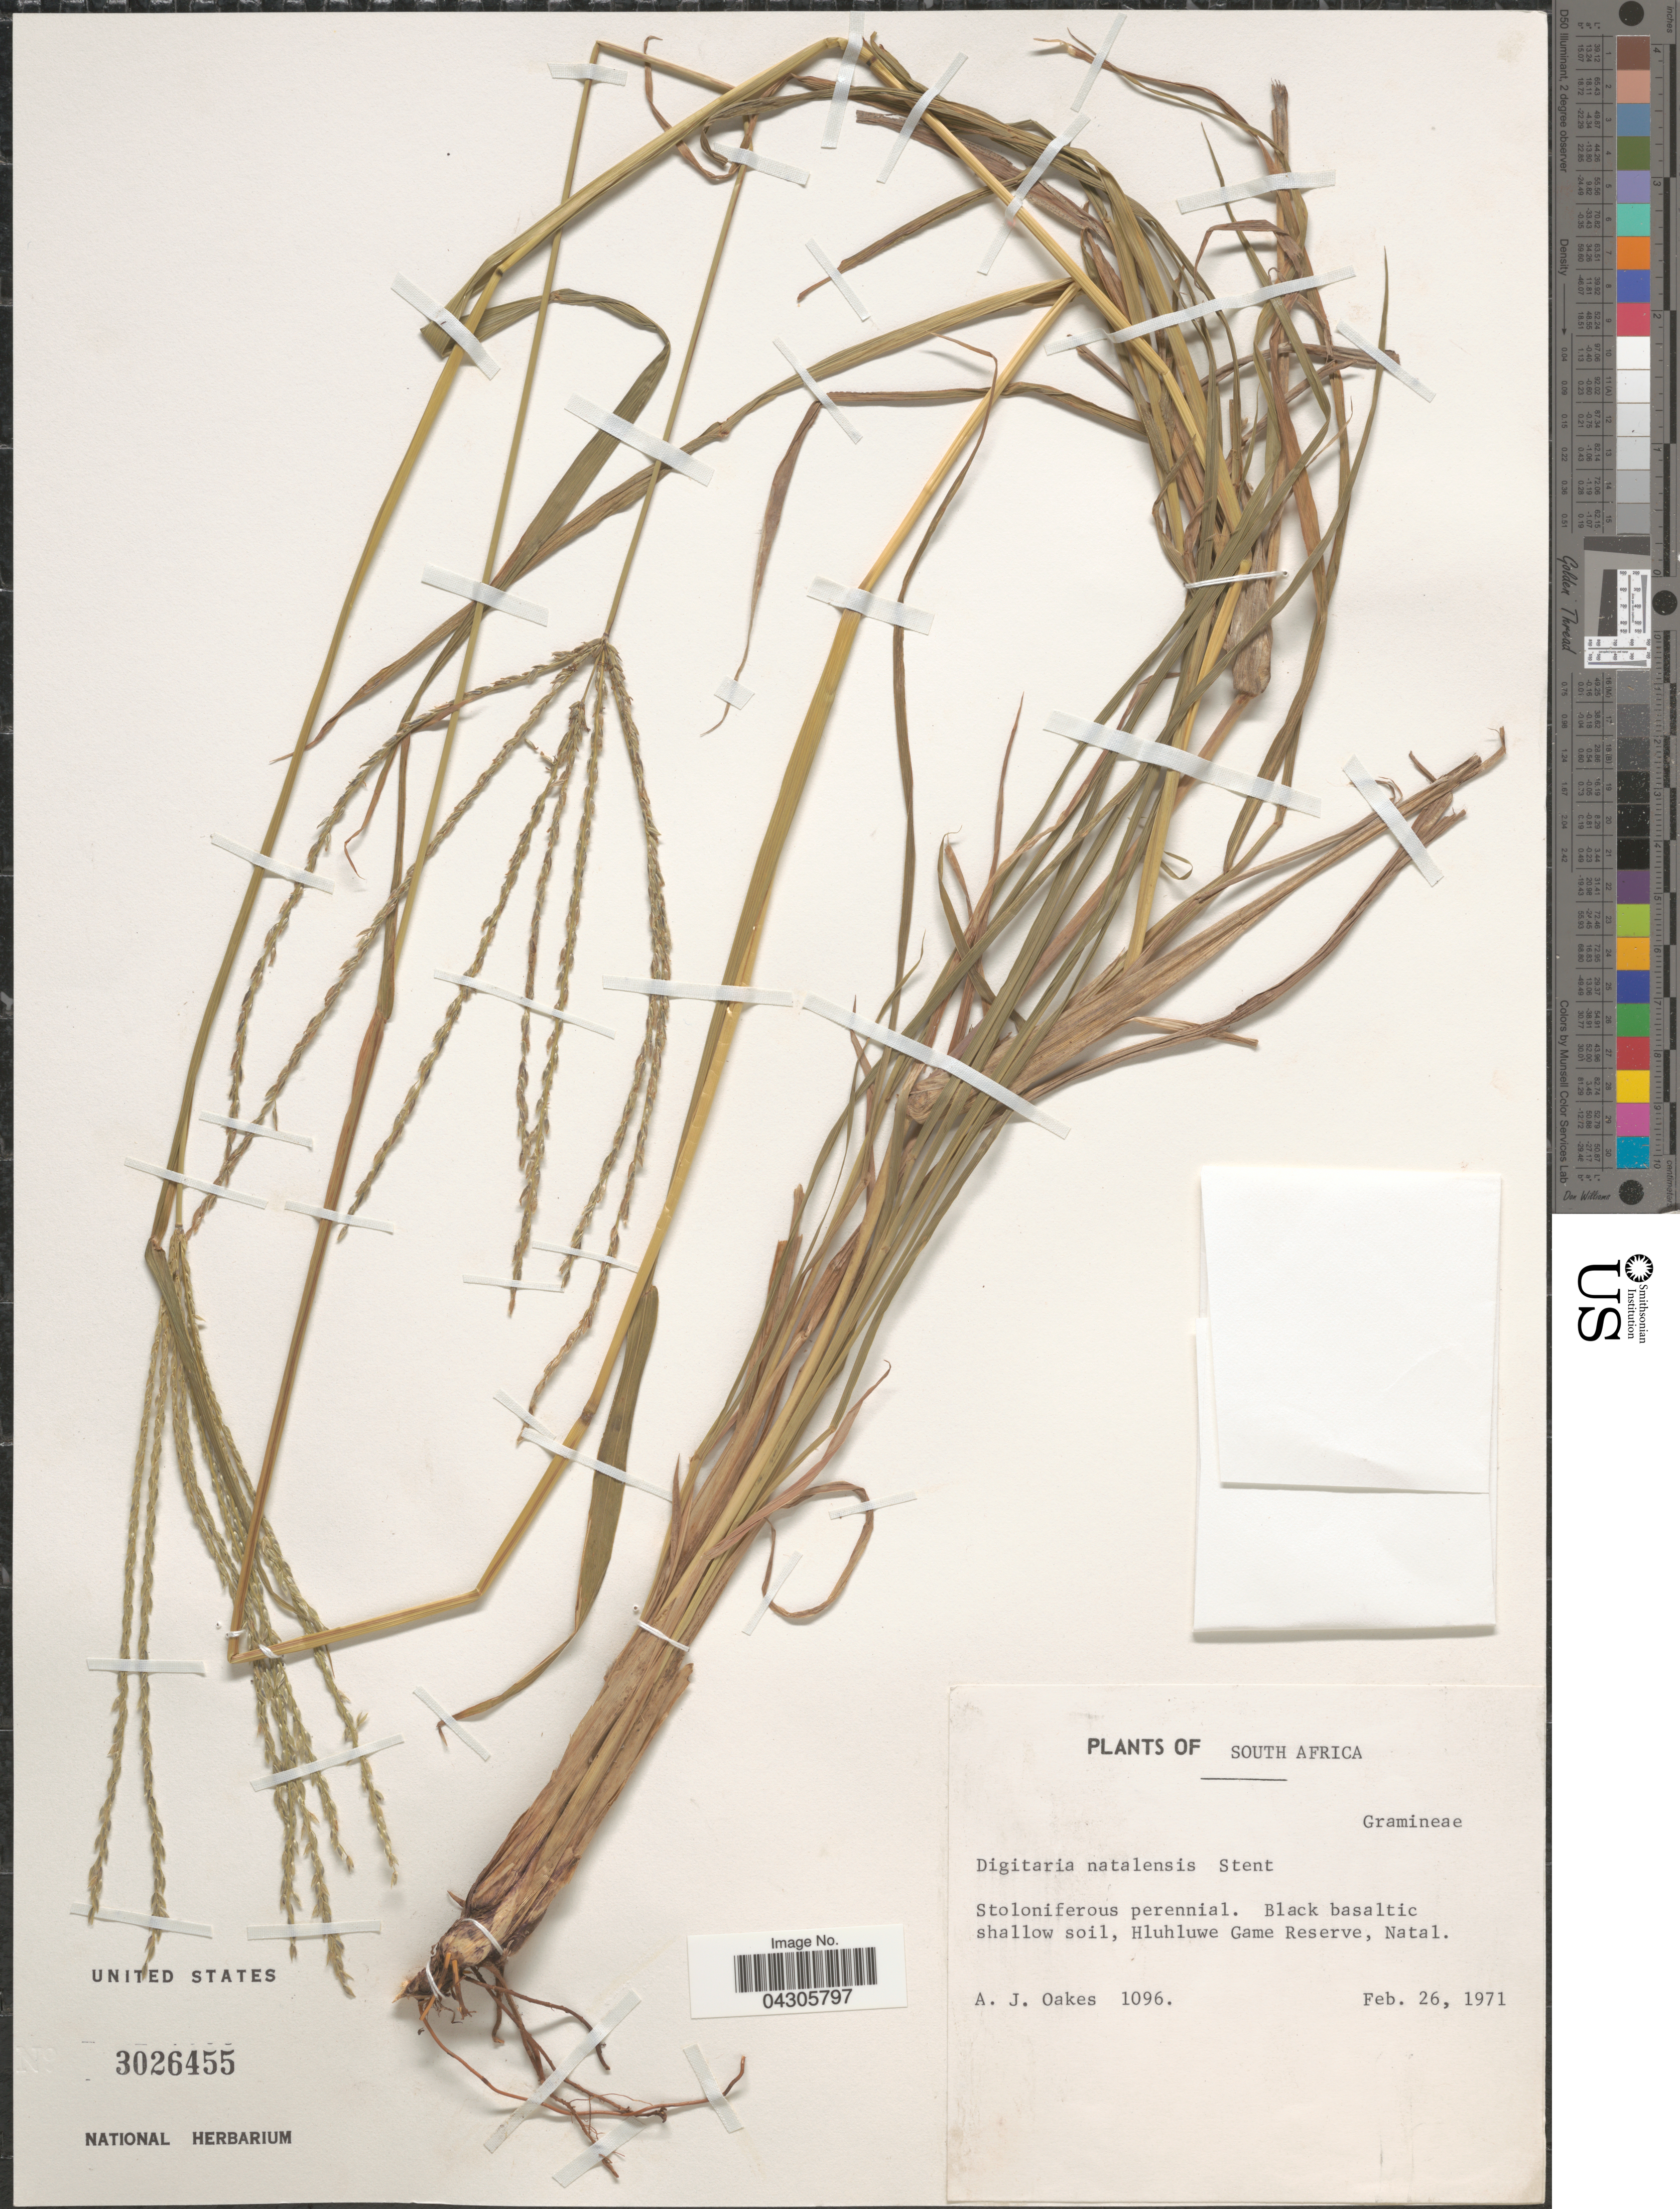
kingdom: Plantae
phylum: Tracheophyta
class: Liliopsida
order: Poales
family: Poaceae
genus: Digitaria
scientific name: Digitaria natalensis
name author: Stent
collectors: A. Oakes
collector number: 1096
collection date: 1971-02-26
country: South Africa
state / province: KwaZulu-Natal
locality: Hluhluwe Game Reserve, Natal.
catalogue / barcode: US 3026455